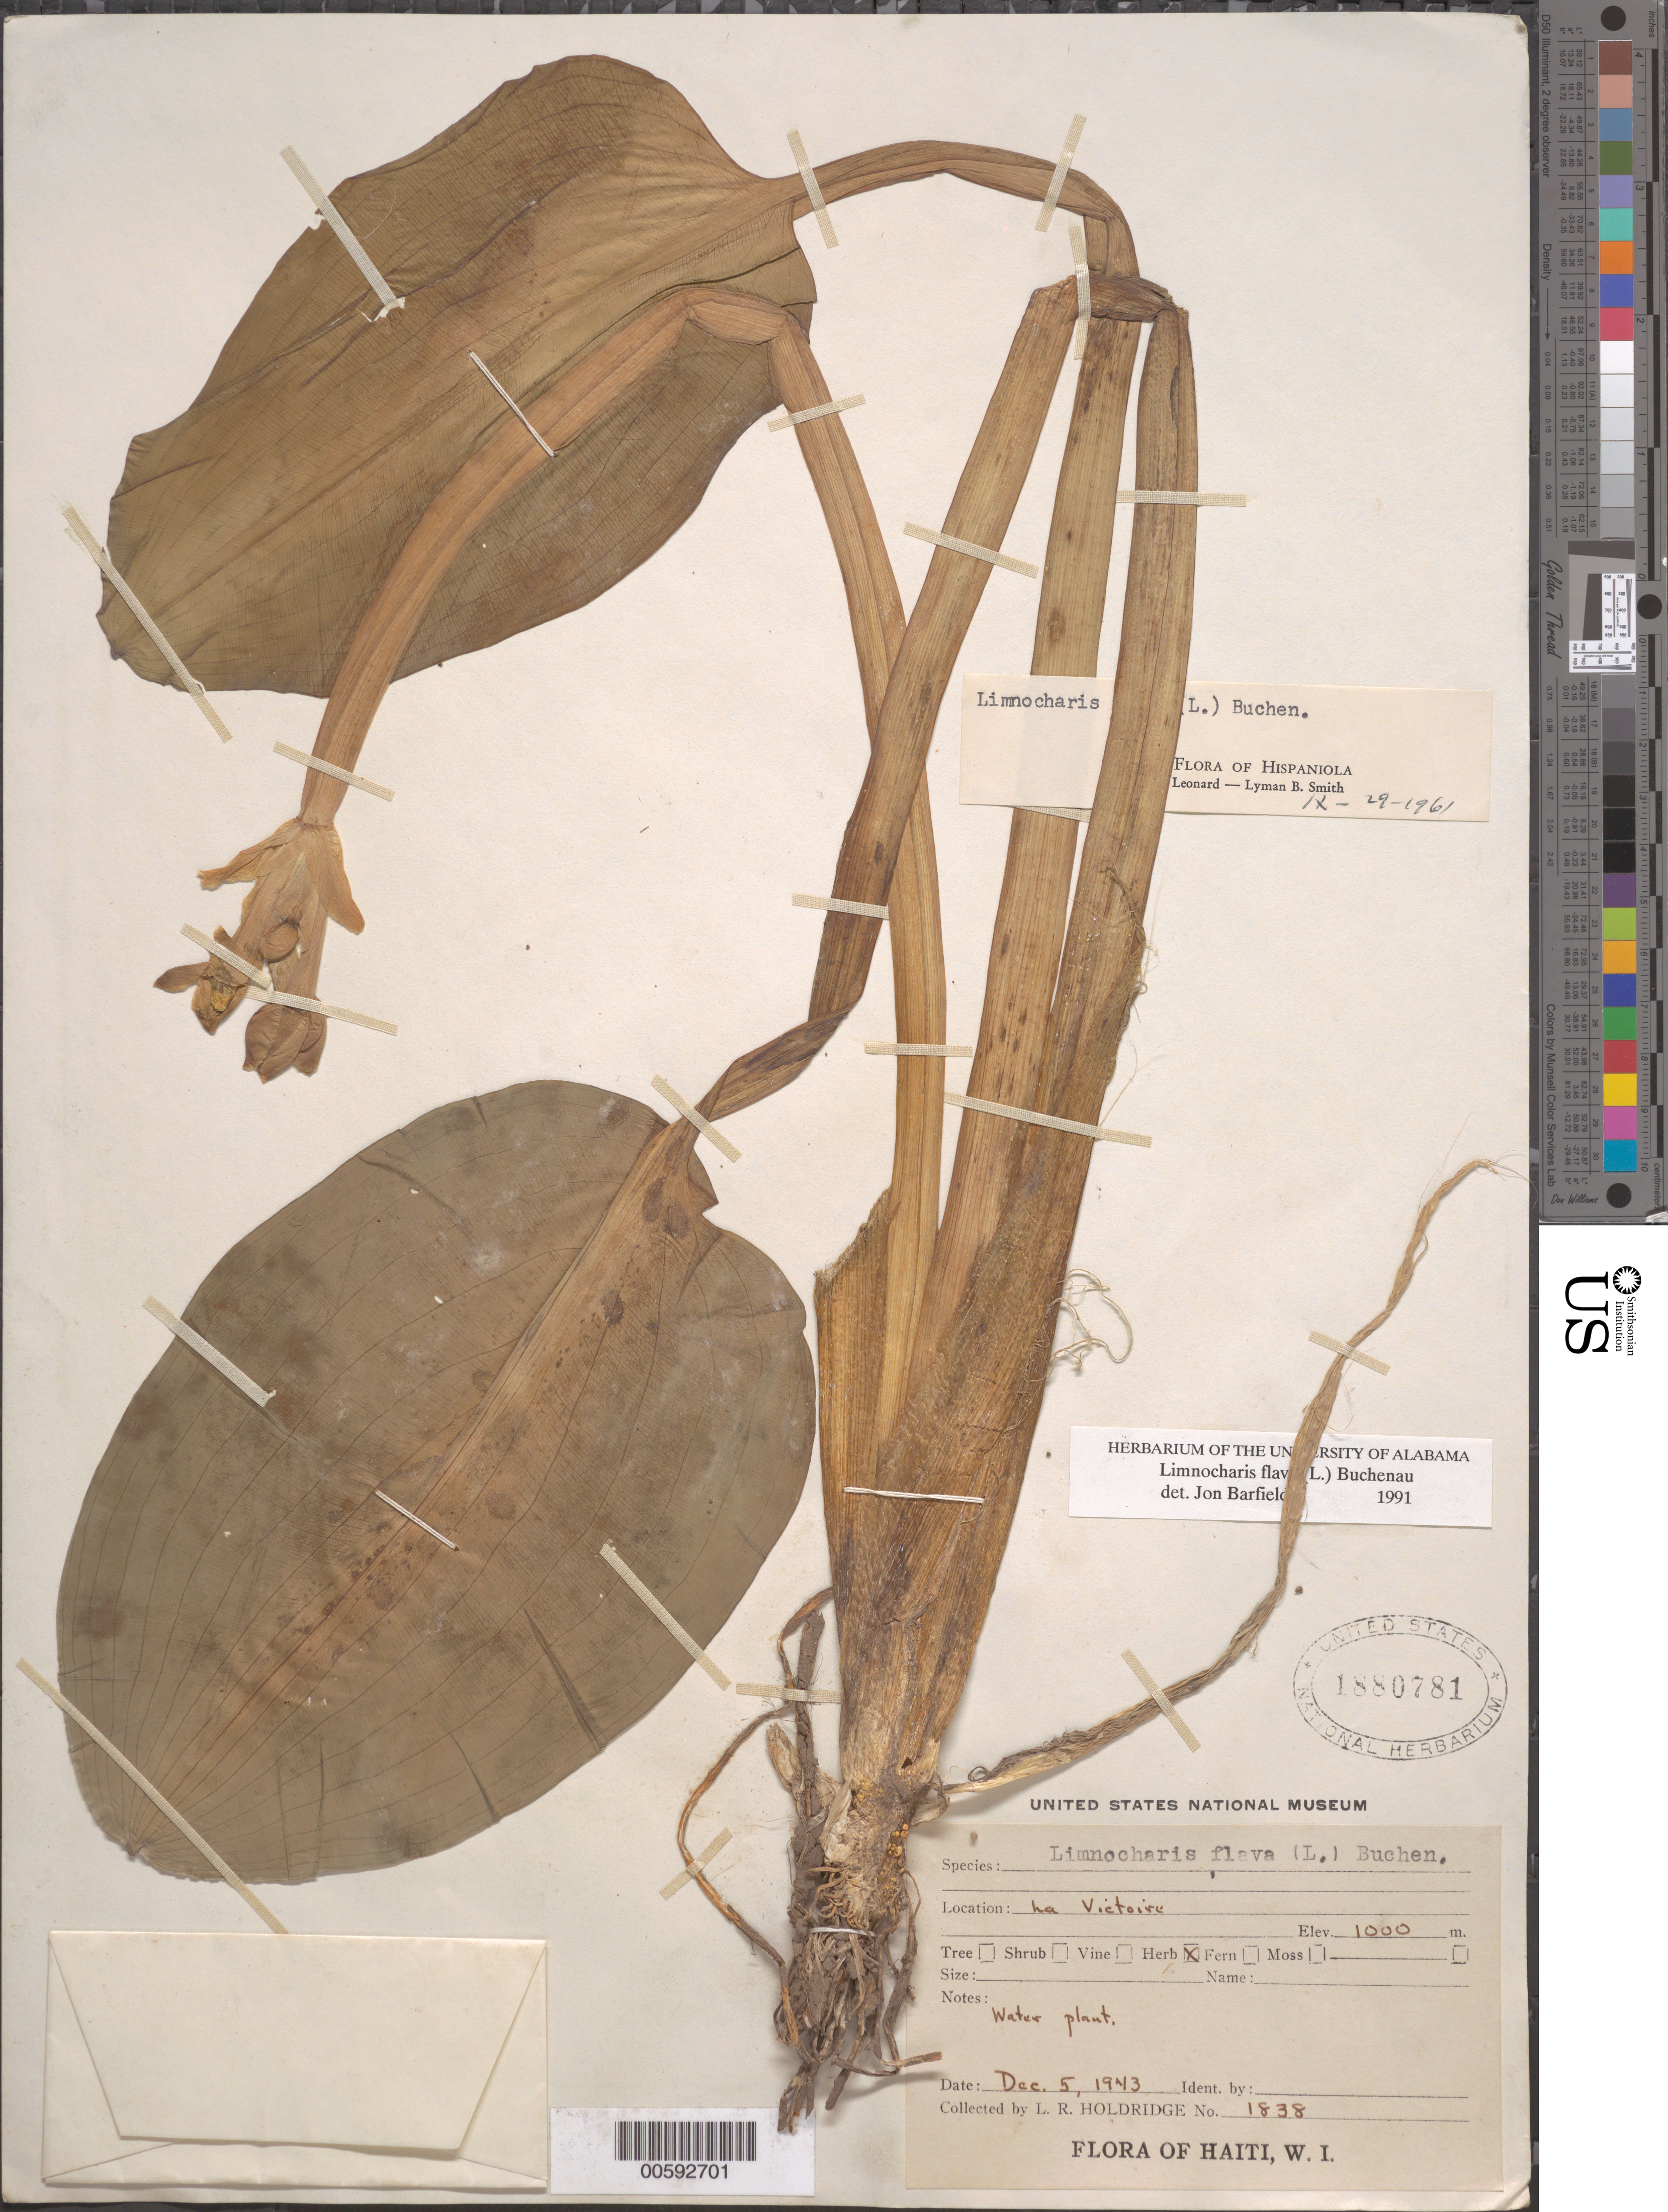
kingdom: Plantae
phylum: Tracheophyta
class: Liliopsida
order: Alismatales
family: Alismataceae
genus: Limnocharis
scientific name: Limnocharis flava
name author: (L.) Buchenau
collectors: L. Holdridge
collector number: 1838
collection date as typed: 05 Dec 1943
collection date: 1943-12-05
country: Haiti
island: Hispaniola Island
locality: La Victore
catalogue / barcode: US 1880781